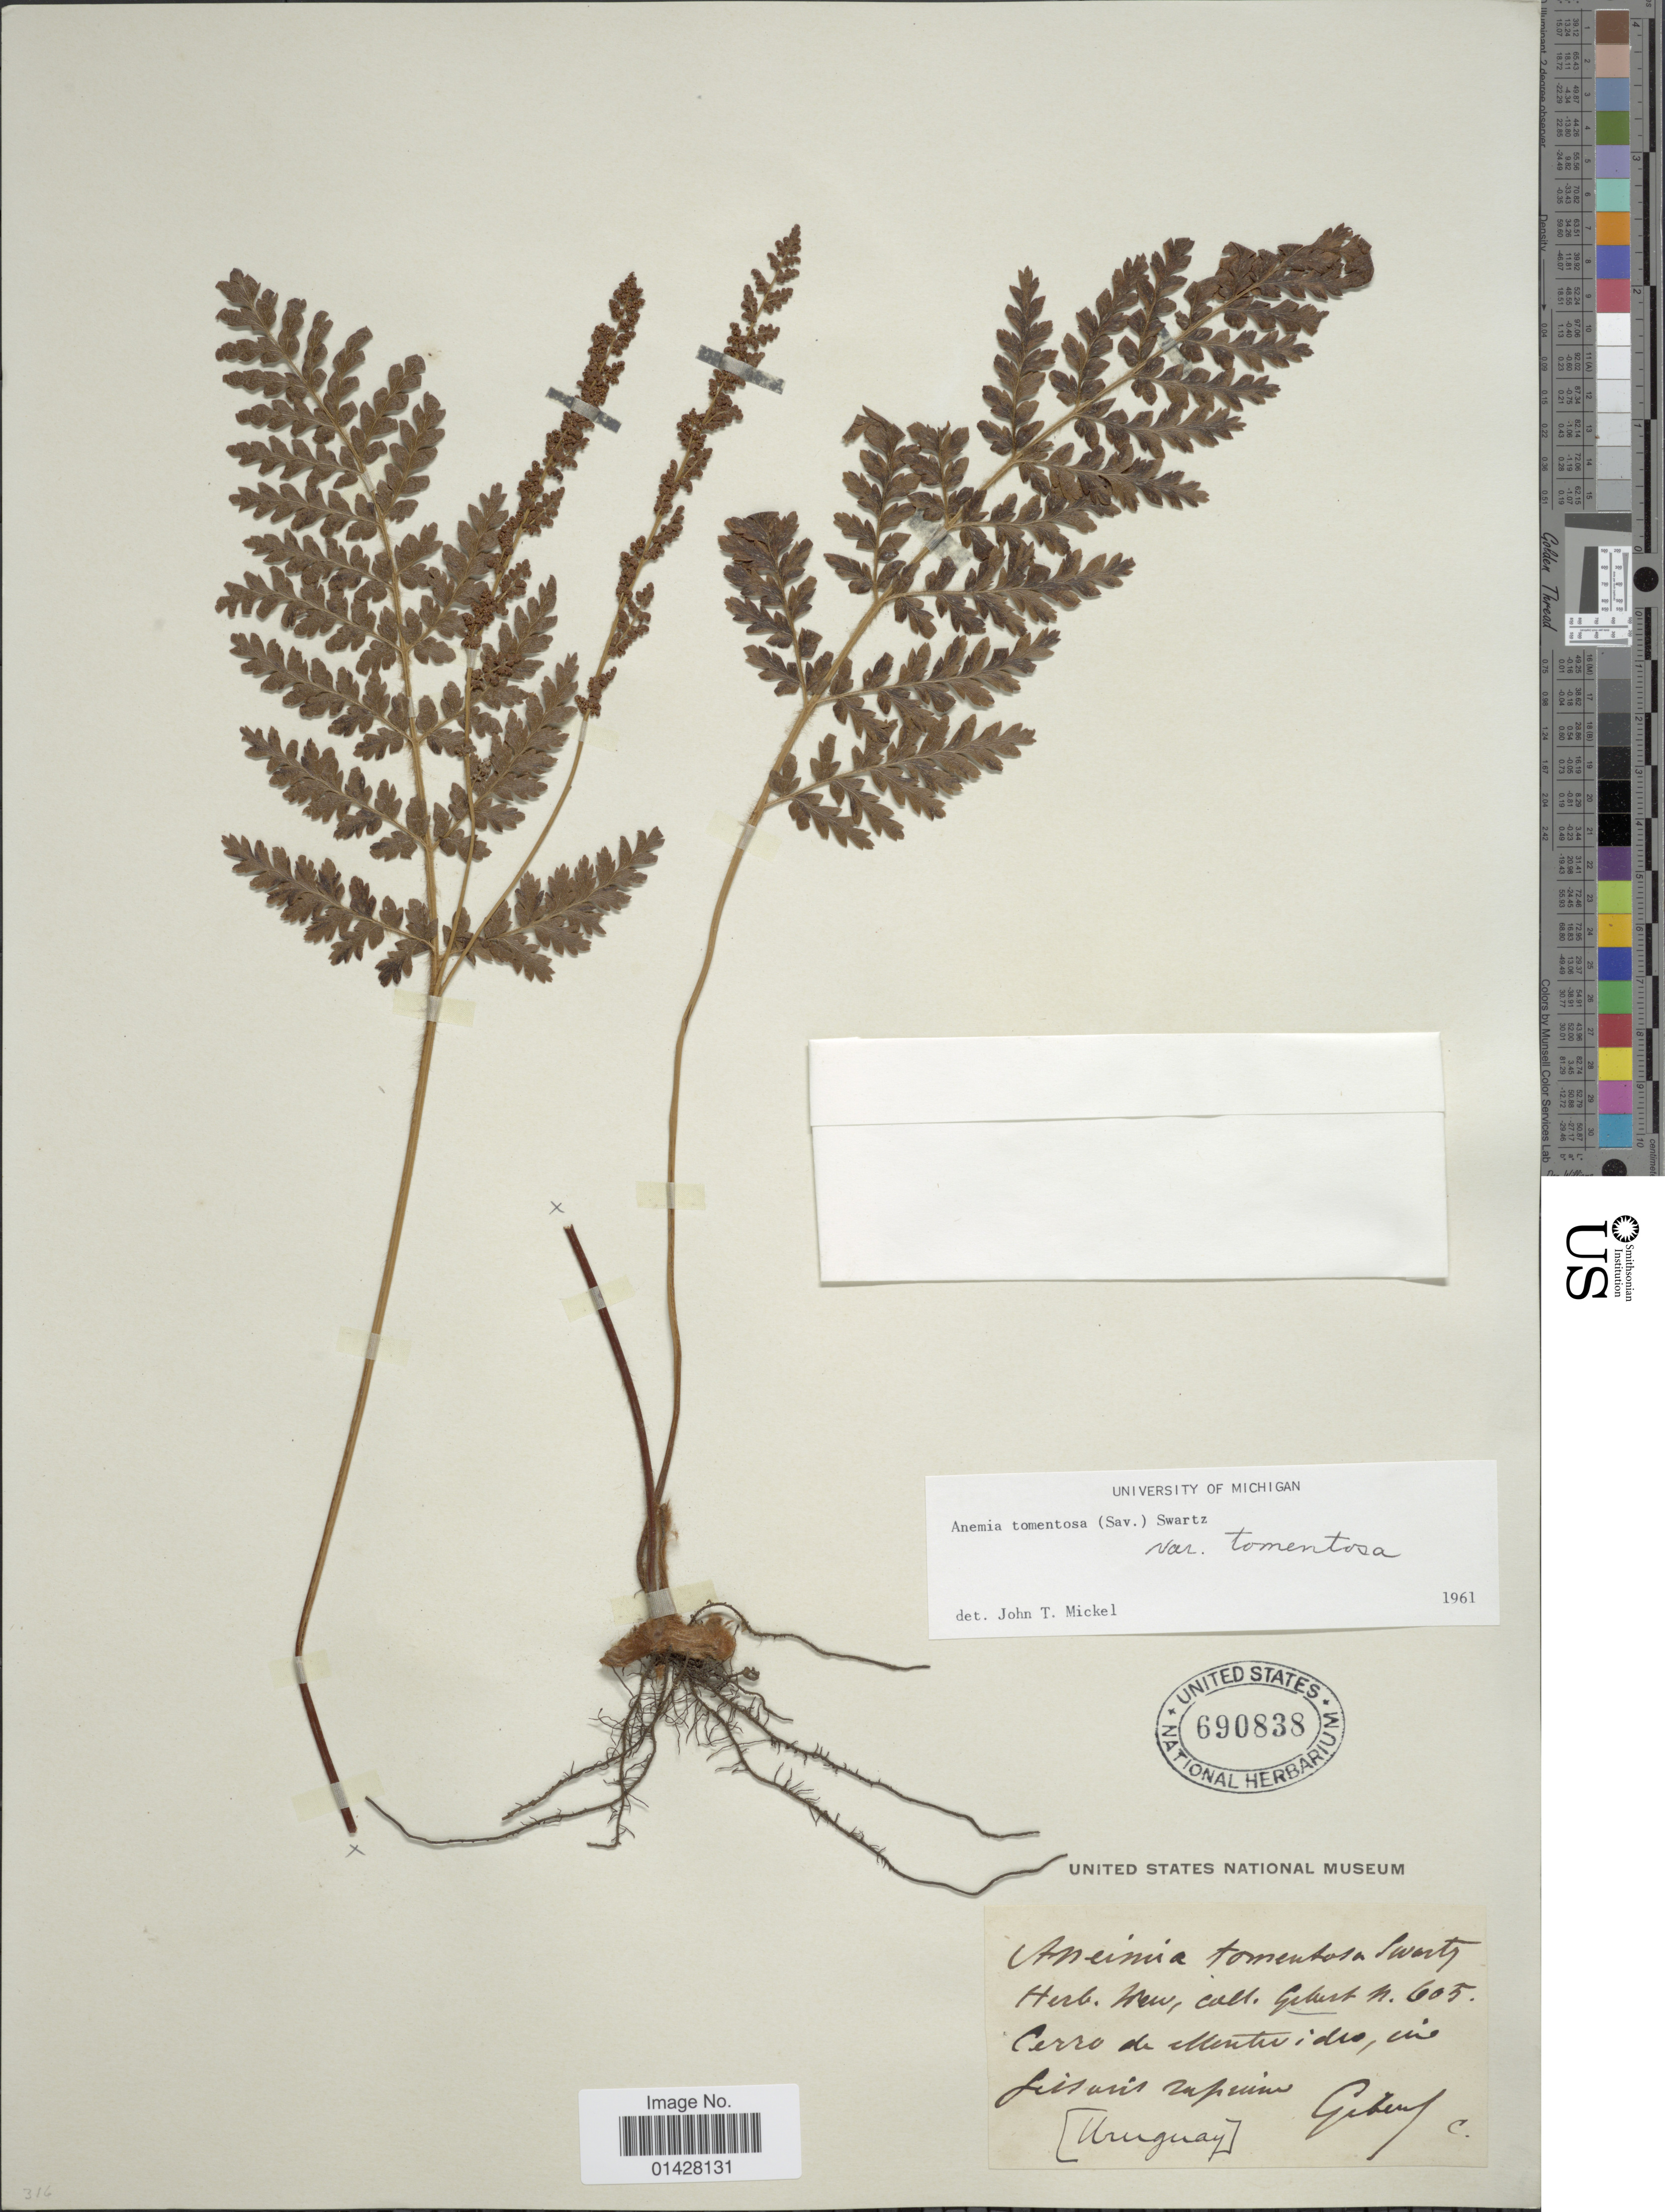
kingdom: Plantae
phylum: Tracheophyta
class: Polypodiopsida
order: Schizaeales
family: Anemiaceae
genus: Anemia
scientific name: Anemia tomentosa var. tomentosa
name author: (Sav.) Sw.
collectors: Gibert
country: Uruguay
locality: Cerro de Montevideo.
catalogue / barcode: US 690838